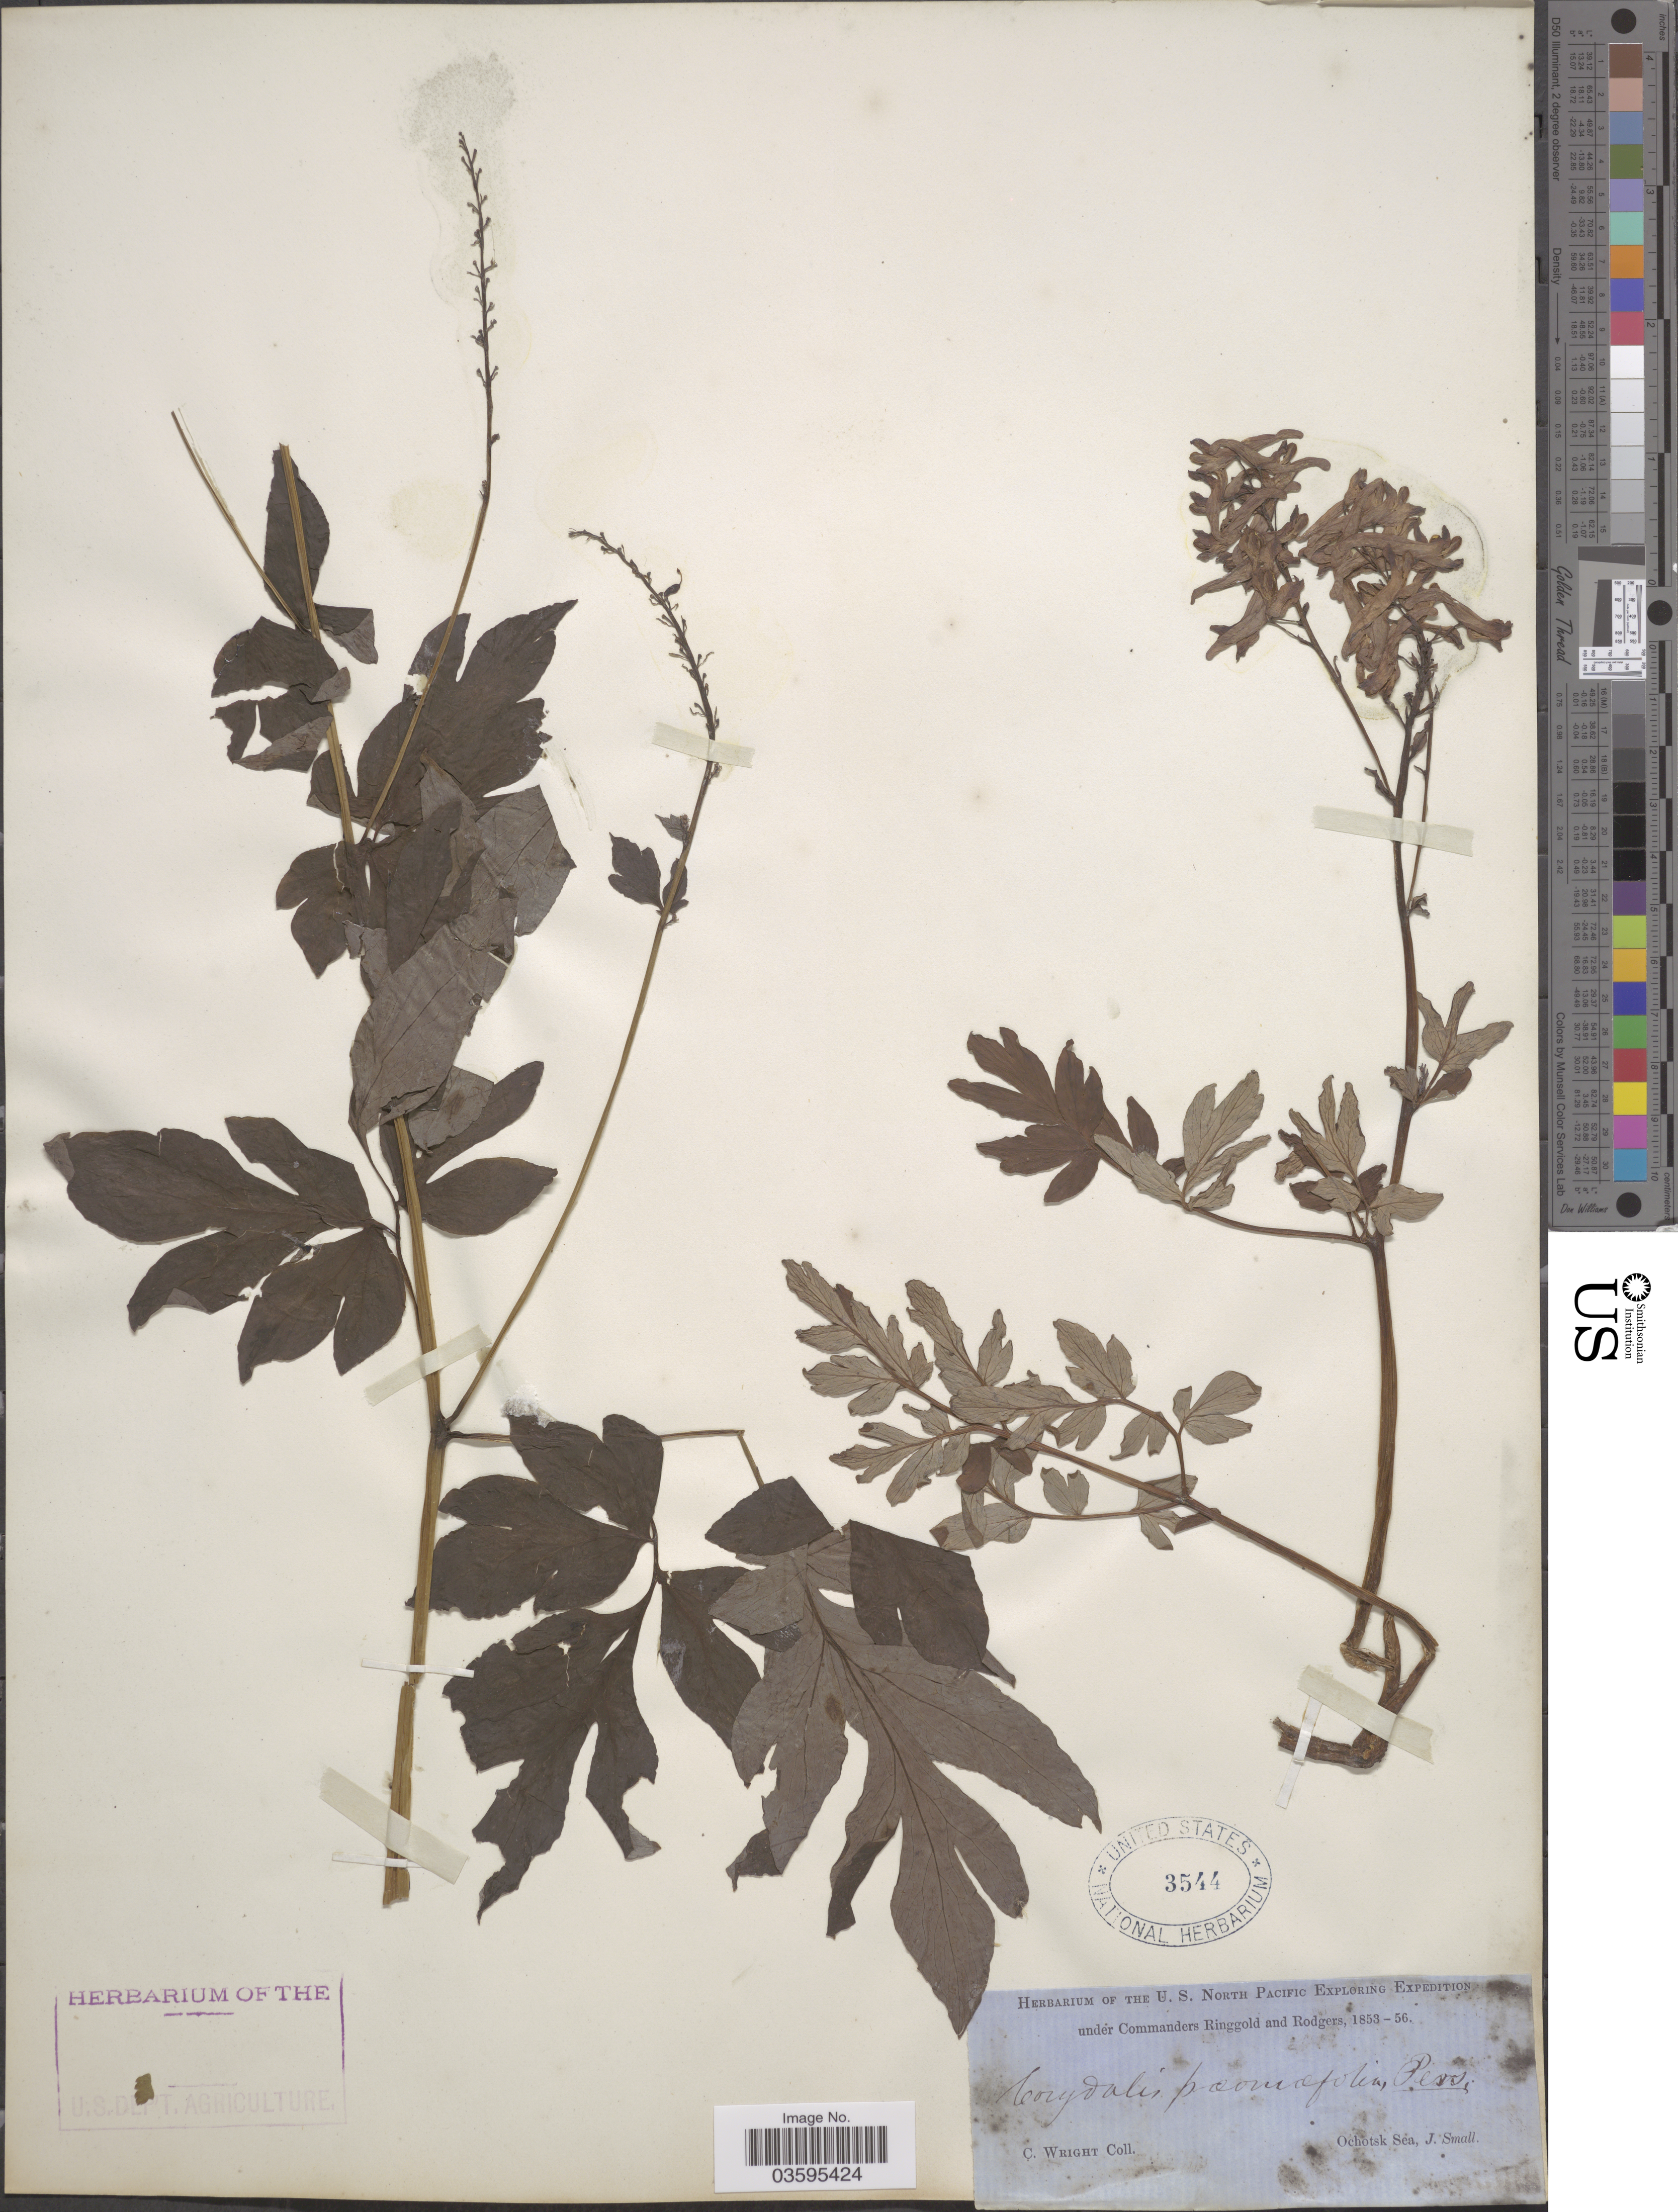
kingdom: Plantae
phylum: Tracheophyta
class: Magnoliopsida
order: Ranunculales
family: Papaveraceae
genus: Corydalis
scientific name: Corydalis paeoniifolia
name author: (Steph.) Pers.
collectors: C. Wright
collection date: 1853/1856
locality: Ochotsk Sea.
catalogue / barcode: US 3544